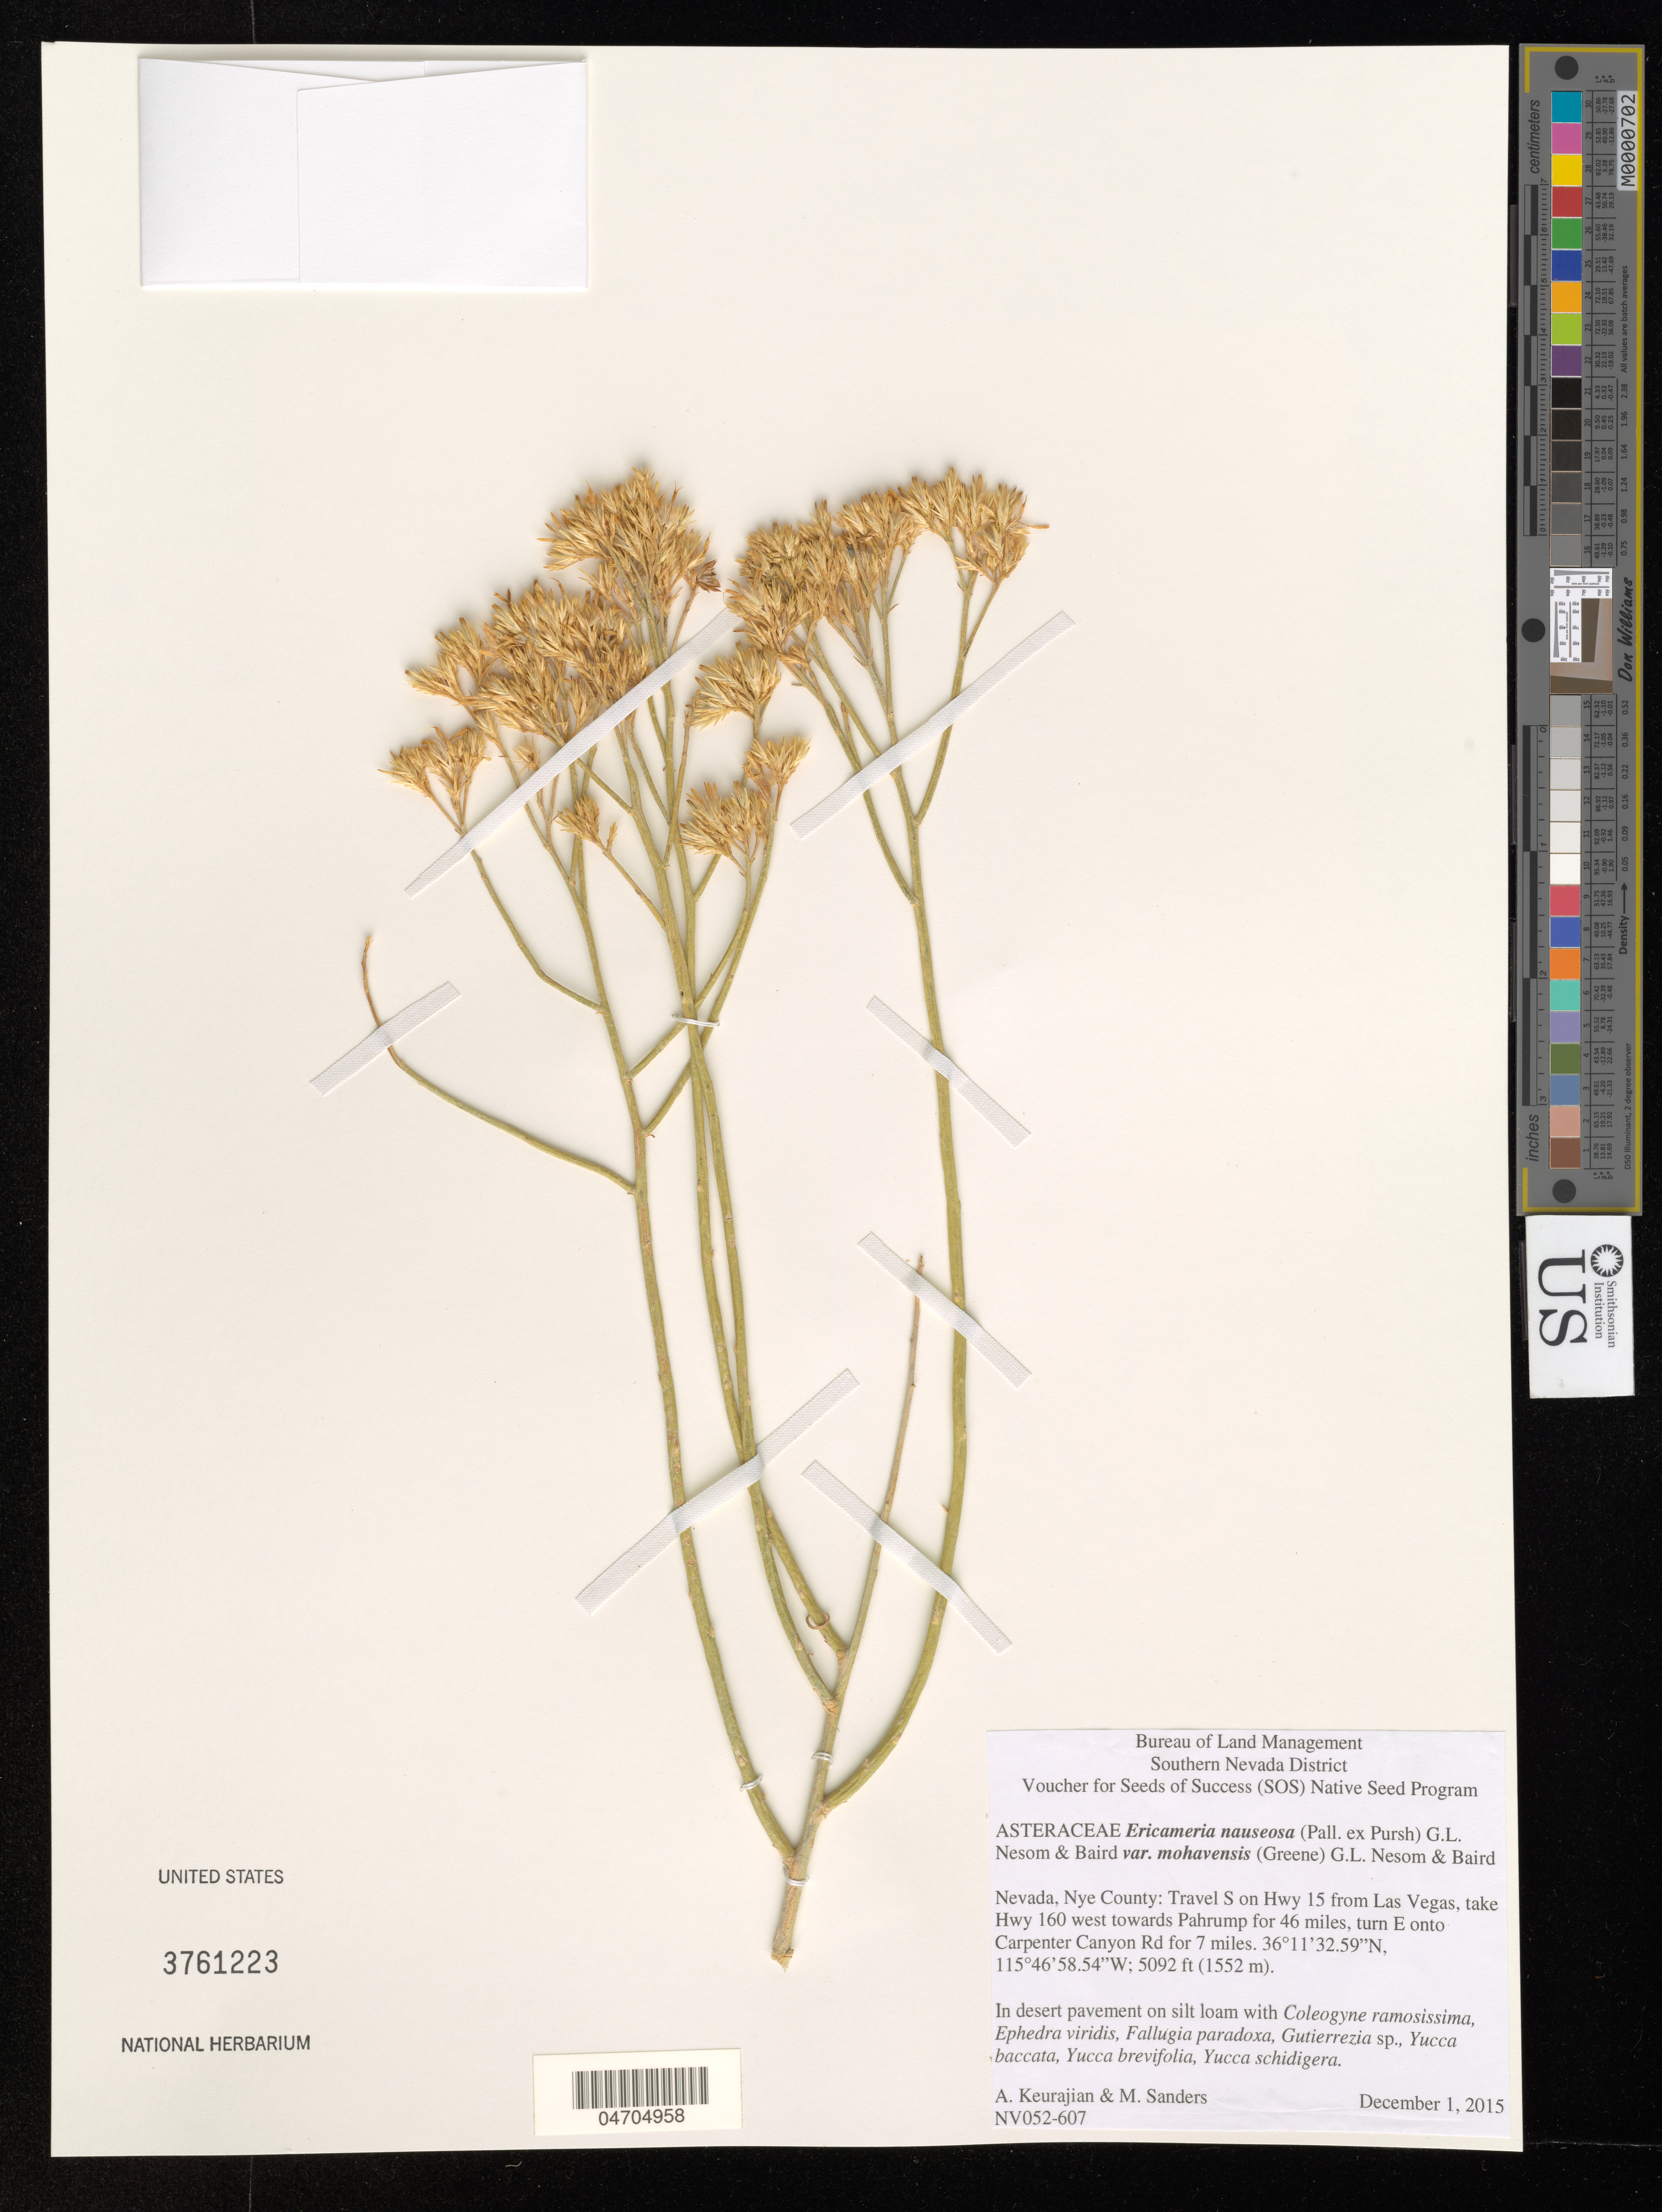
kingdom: Plantae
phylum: Tracheophyta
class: Magnoliopsida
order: Asterales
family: Asteraceae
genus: Ericameria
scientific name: Ericameria nauseosa var. mohavensis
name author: (S.W. Greene) G.L. Nesom & G.I. Baird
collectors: A. Keurajian & M. Sanders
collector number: NV052-607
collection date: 2015-12-01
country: United States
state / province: Nevada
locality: Southern Nevada District. Nye County: Travel S on Hwy 15 from Las Vegas, take Hwy 160 west towards Pahrump for 46 miles, turn E onto Carpenter Canyon Rd for 7 miles.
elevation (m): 1552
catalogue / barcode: US 3761223